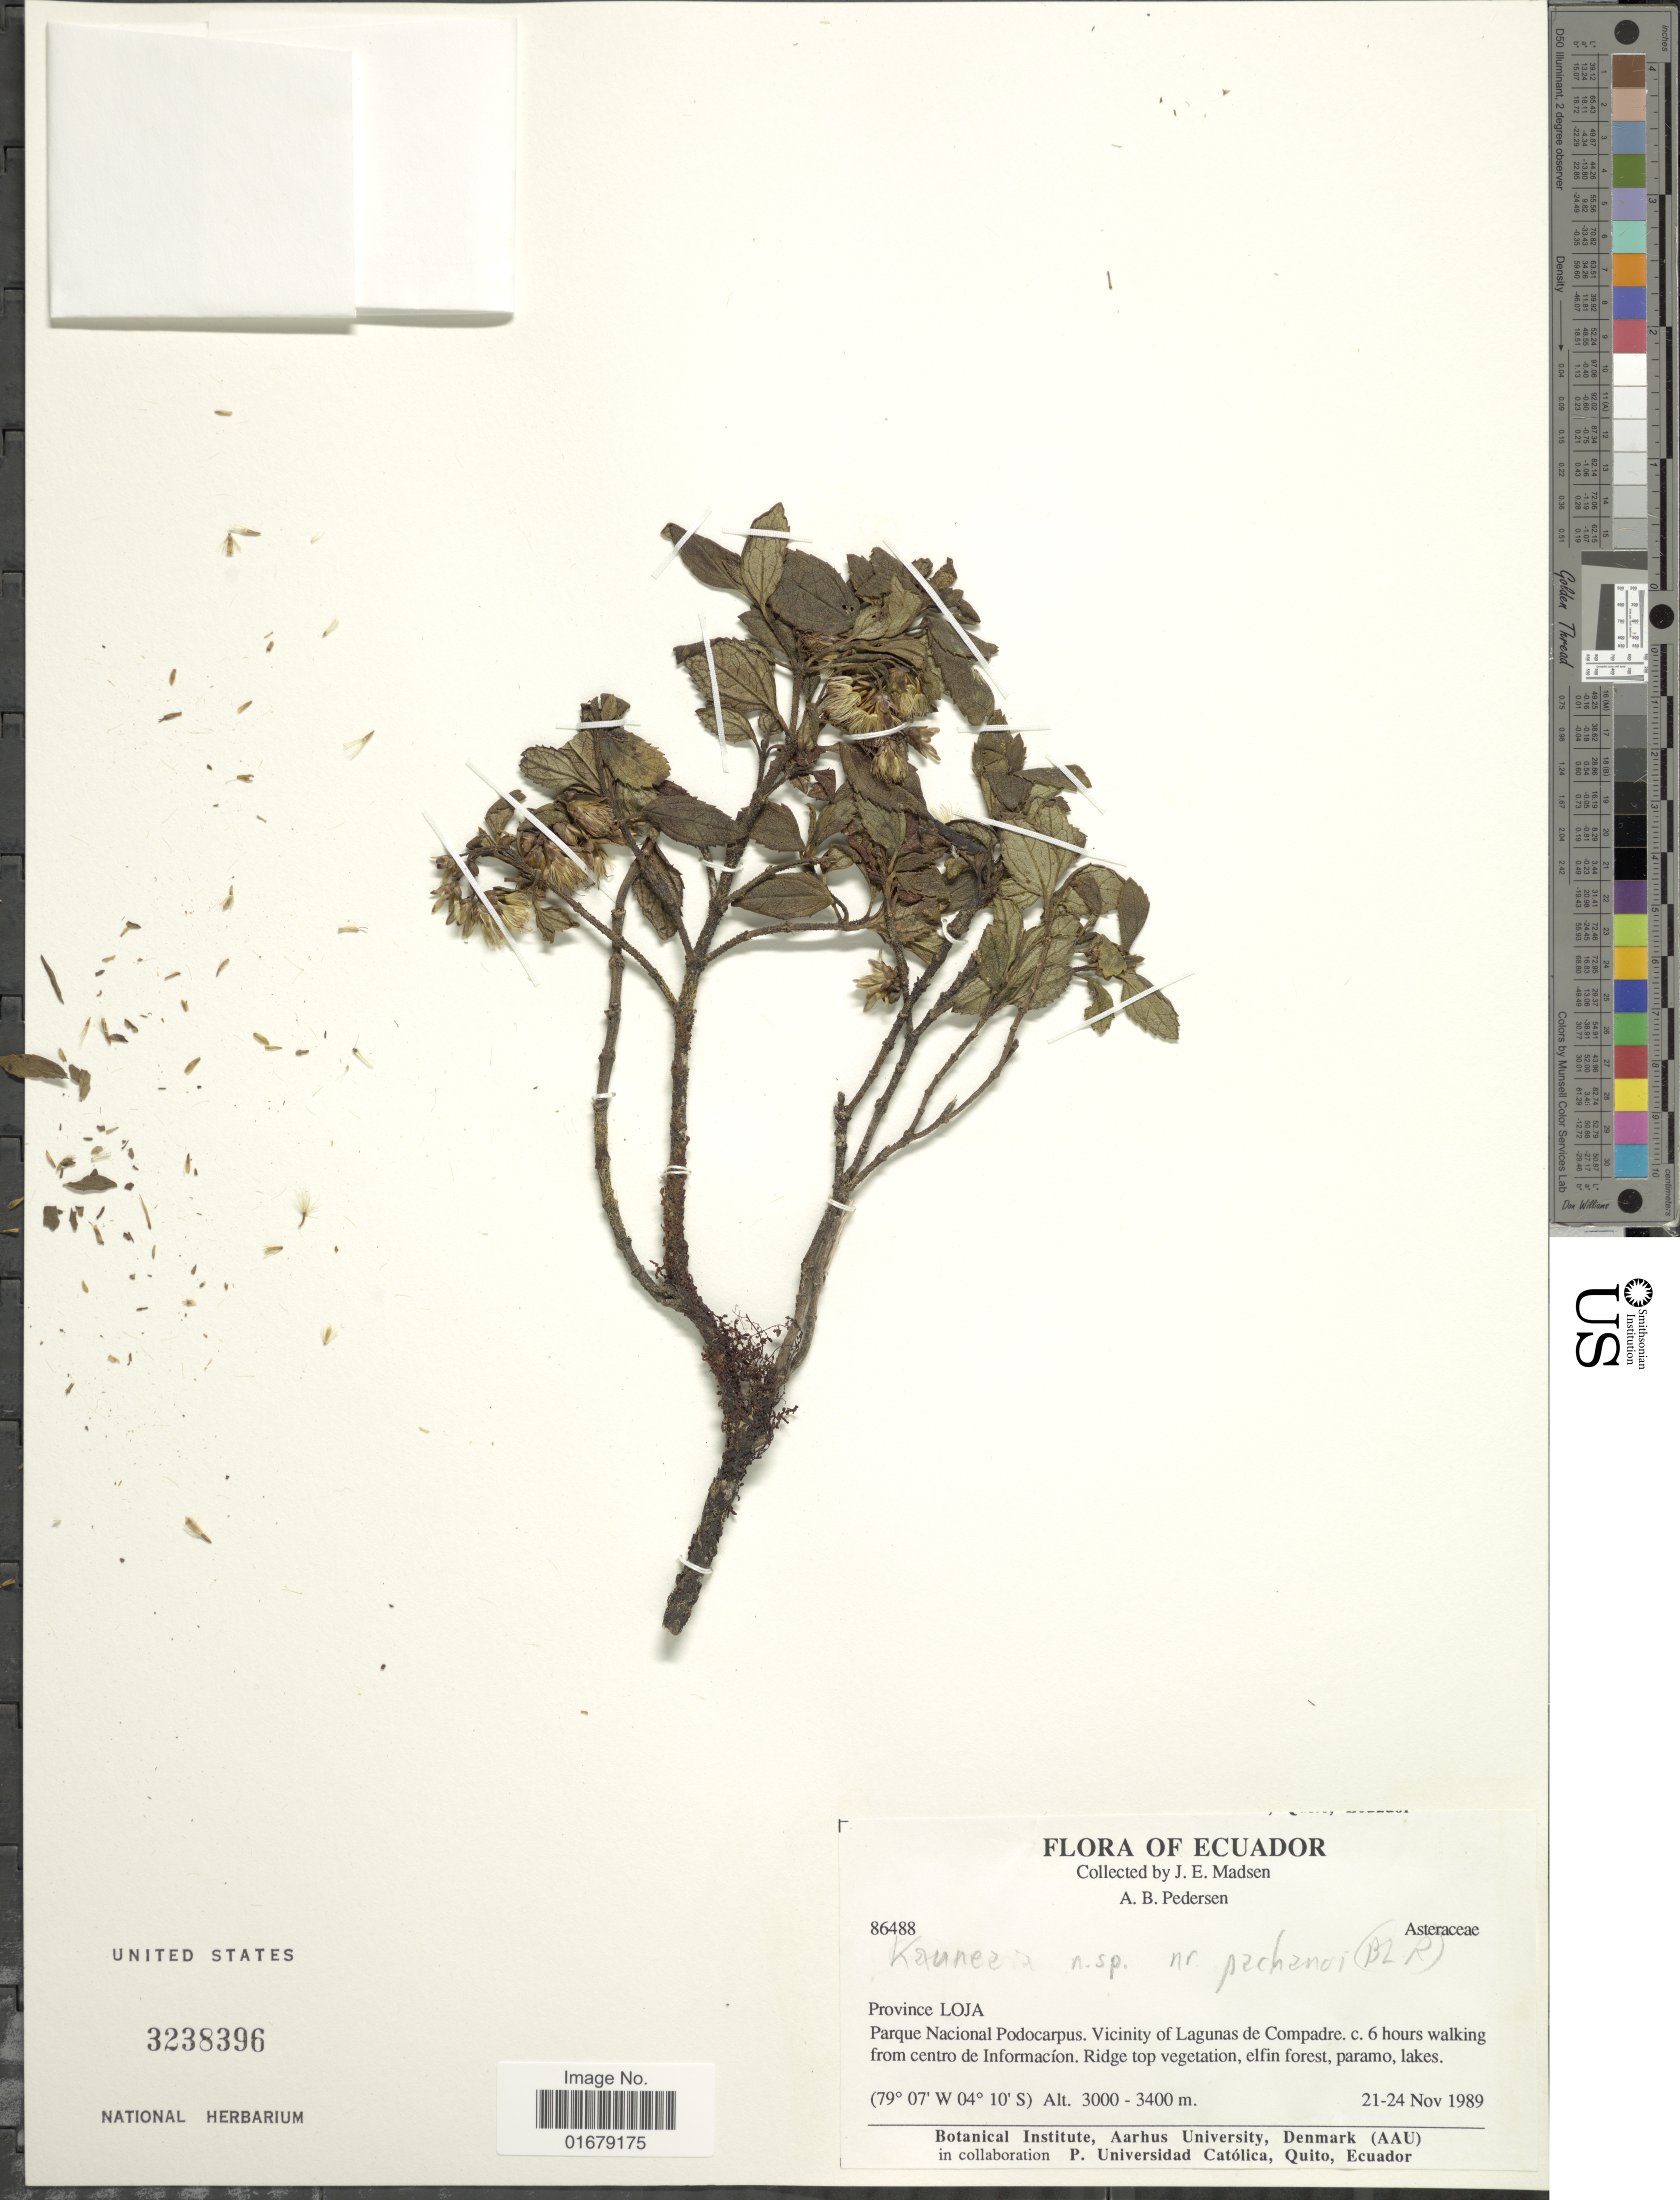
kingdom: Plantae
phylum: Tracheophyta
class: Magnoliopsida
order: Asterales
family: Asteraceae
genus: Kaunia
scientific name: Kaunia pachanoi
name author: (B.L. Rob.) R.M. King & H. Rob.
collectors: J. E. Madsen & A. B. Pedersen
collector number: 86488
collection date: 1989-11-21/1989-11-24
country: Ecuador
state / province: Loja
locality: Parque Nacional Podocarpus. Vicinity of Lagunas de Compadre. c. 6 hours walking from centro de Informacion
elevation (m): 3000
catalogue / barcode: US 3238396